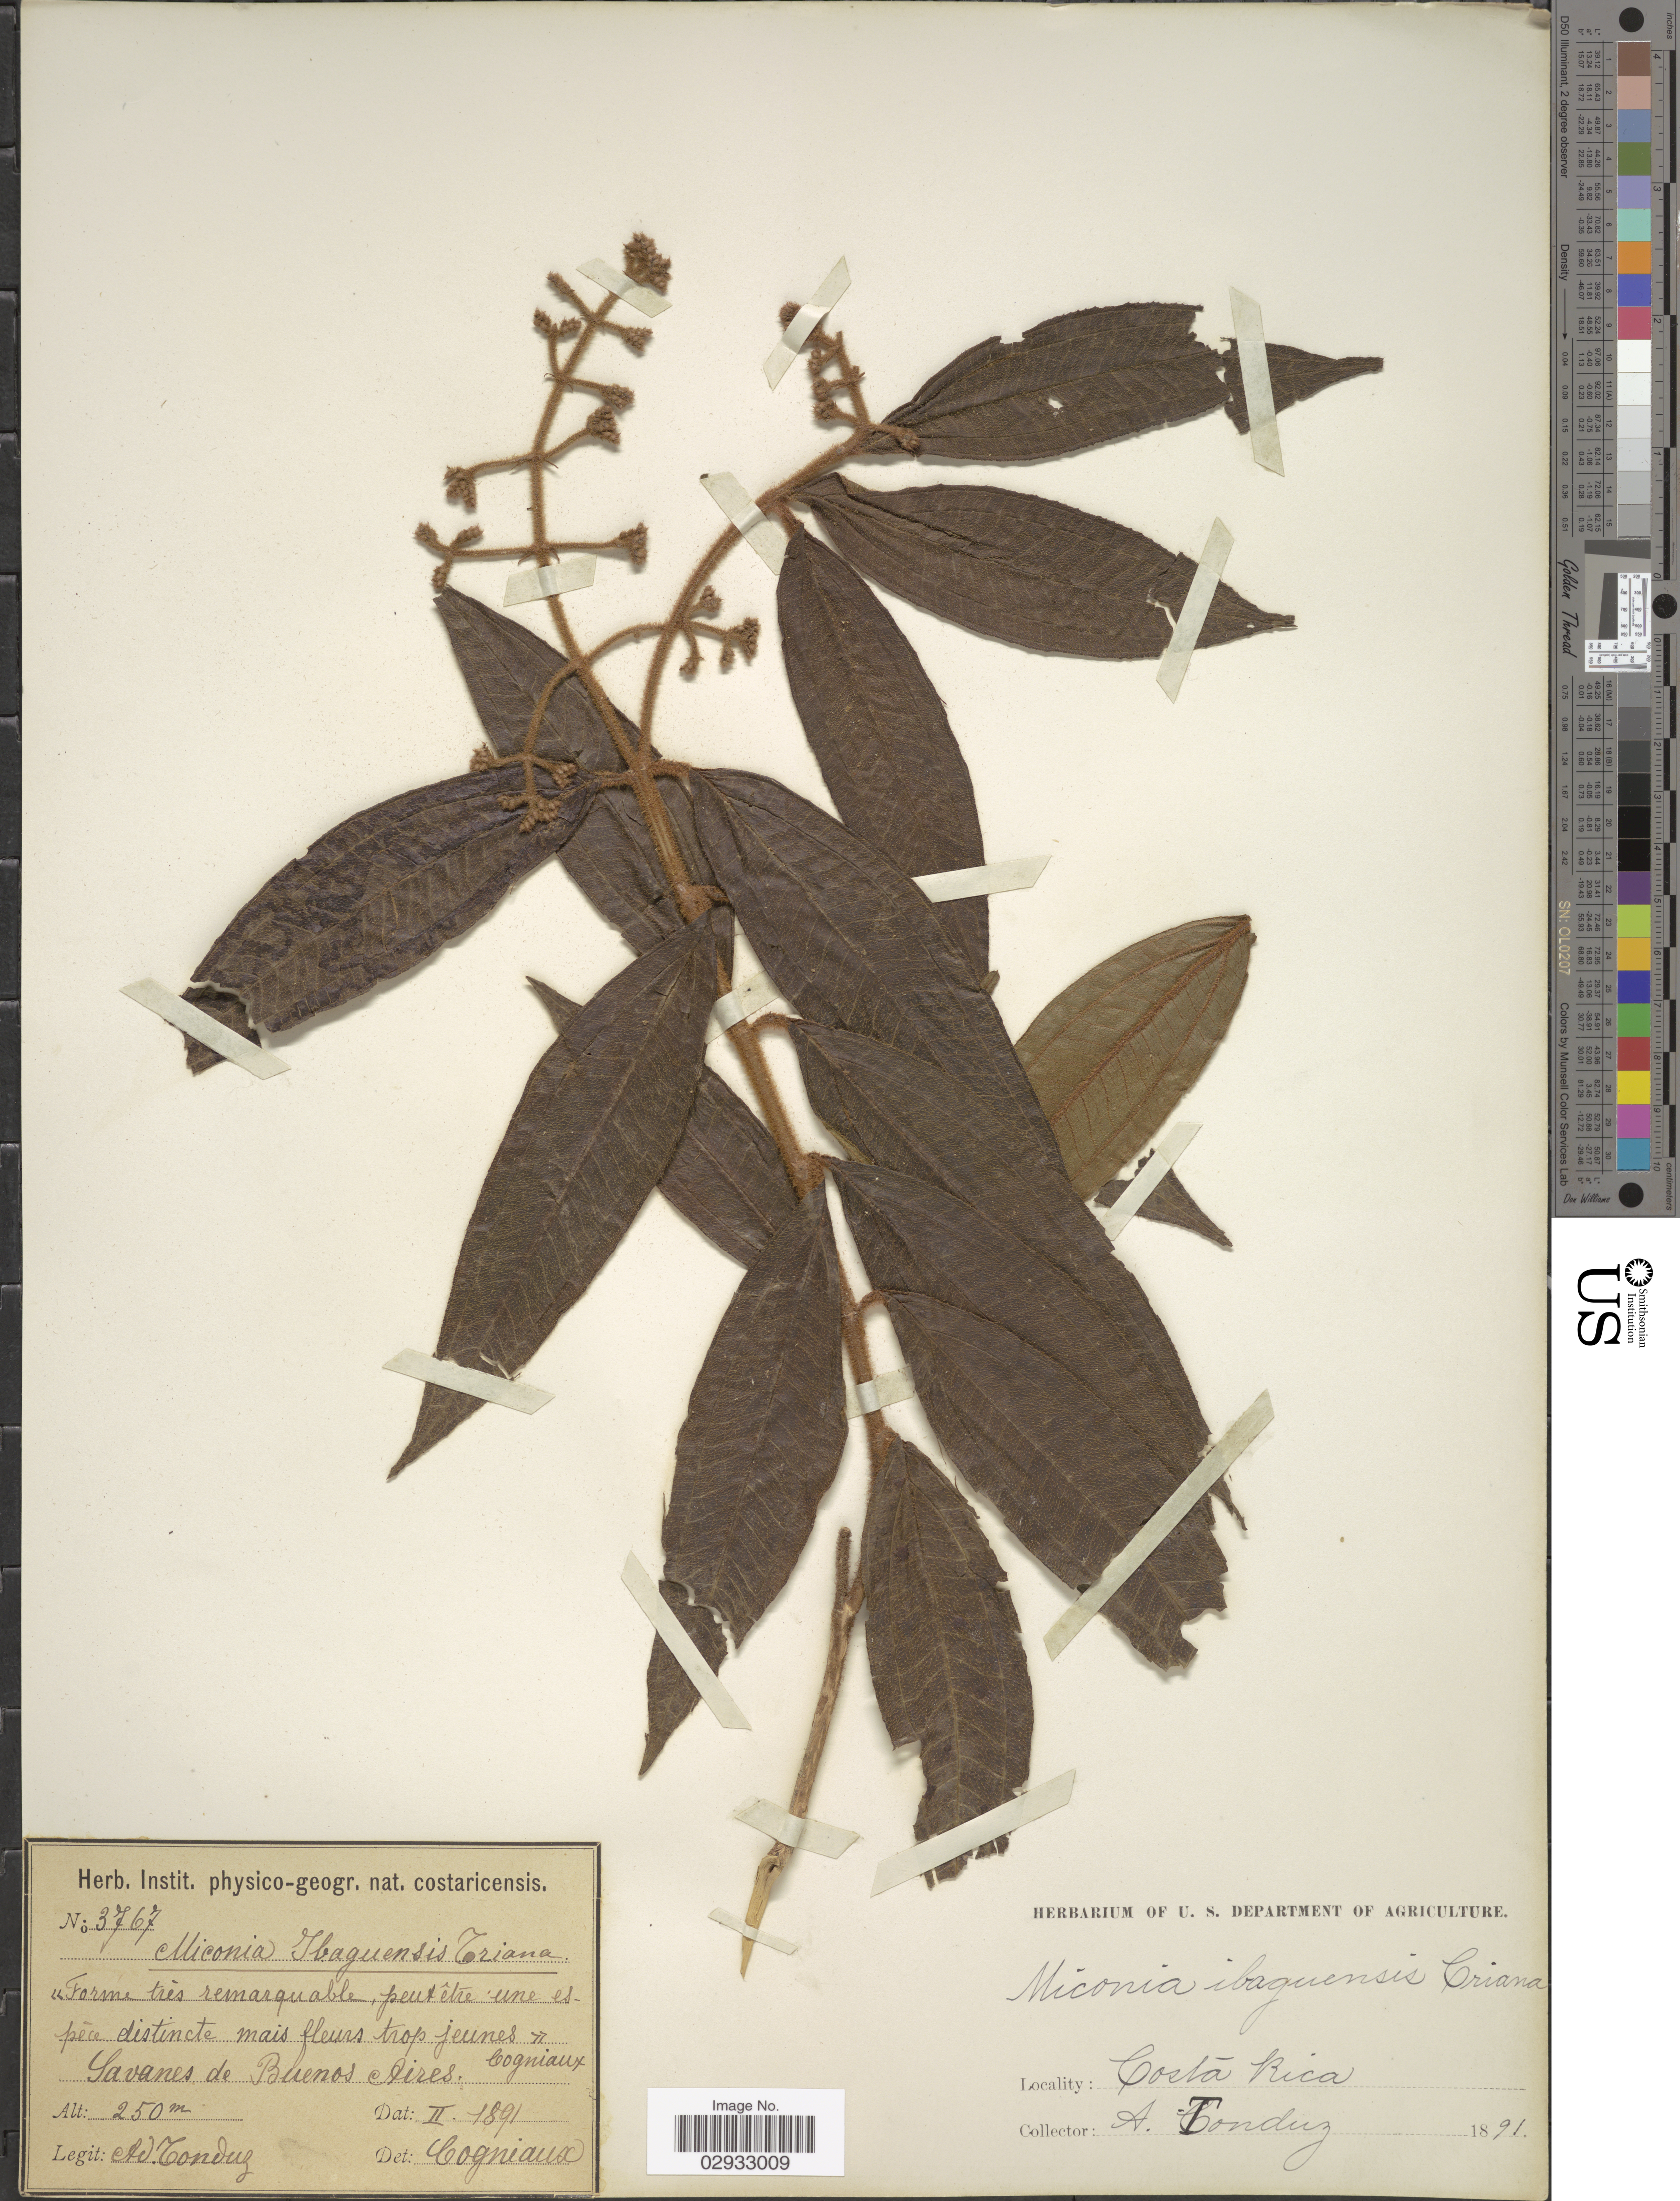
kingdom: Plantae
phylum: Tracheophyta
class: Magnoliopsida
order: Myrtales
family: Melastomataceae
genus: Miconia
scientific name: Miconia ibaguensis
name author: (Bonpl.) Triana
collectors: A. Tonduz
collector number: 3767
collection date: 1891-02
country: Costa Rica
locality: Savanes de Buenos Aires.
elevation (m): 250